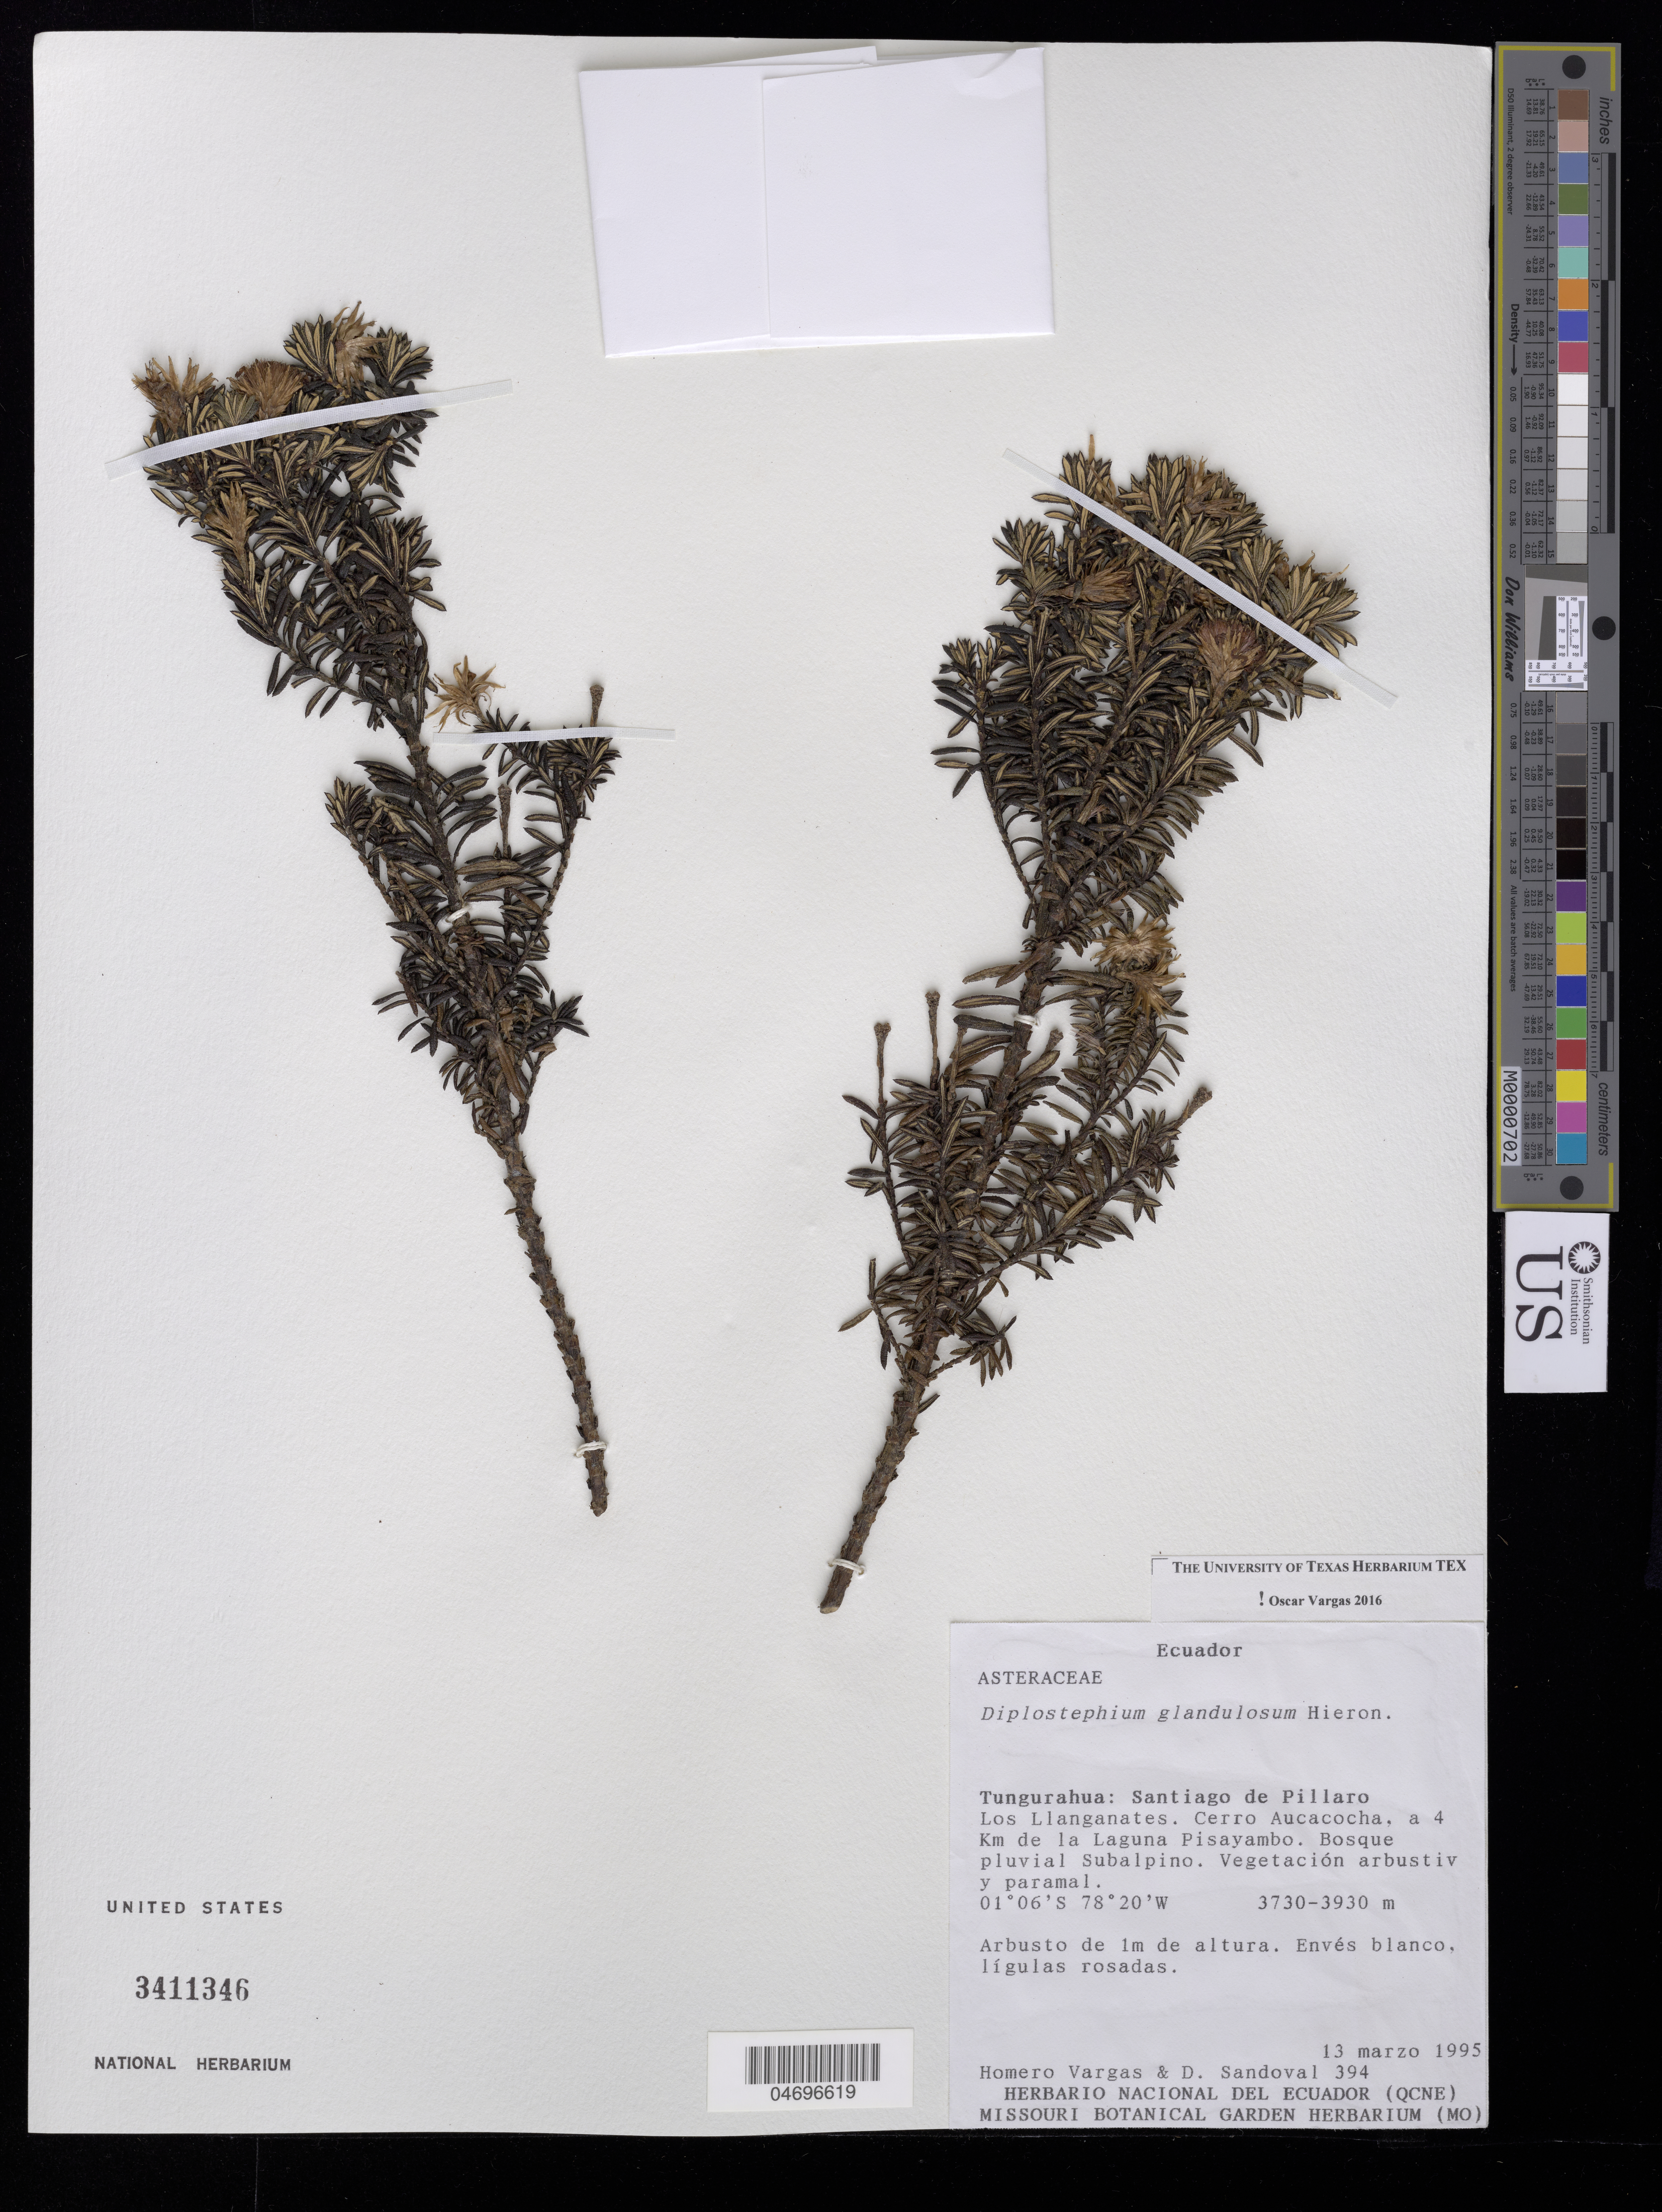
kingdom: Plantae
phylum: Tracheophyta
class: Magnoliopsida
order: Asterales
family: Asteraceae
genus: Diplostephium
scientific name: Diplostephium glandulosum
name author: Hieron.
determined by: Vargas, Oscar M.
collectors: H. Vargas & D. Sandoval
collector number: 394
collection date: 1995-03-13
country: Ecuador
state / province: Tungurahua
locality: Santiago de Pillaro. Los Llanganates. Cerro Aucacocha, a 4 Km de la Laguna Pisayambo.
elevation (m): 3730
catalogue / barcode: US 3411346